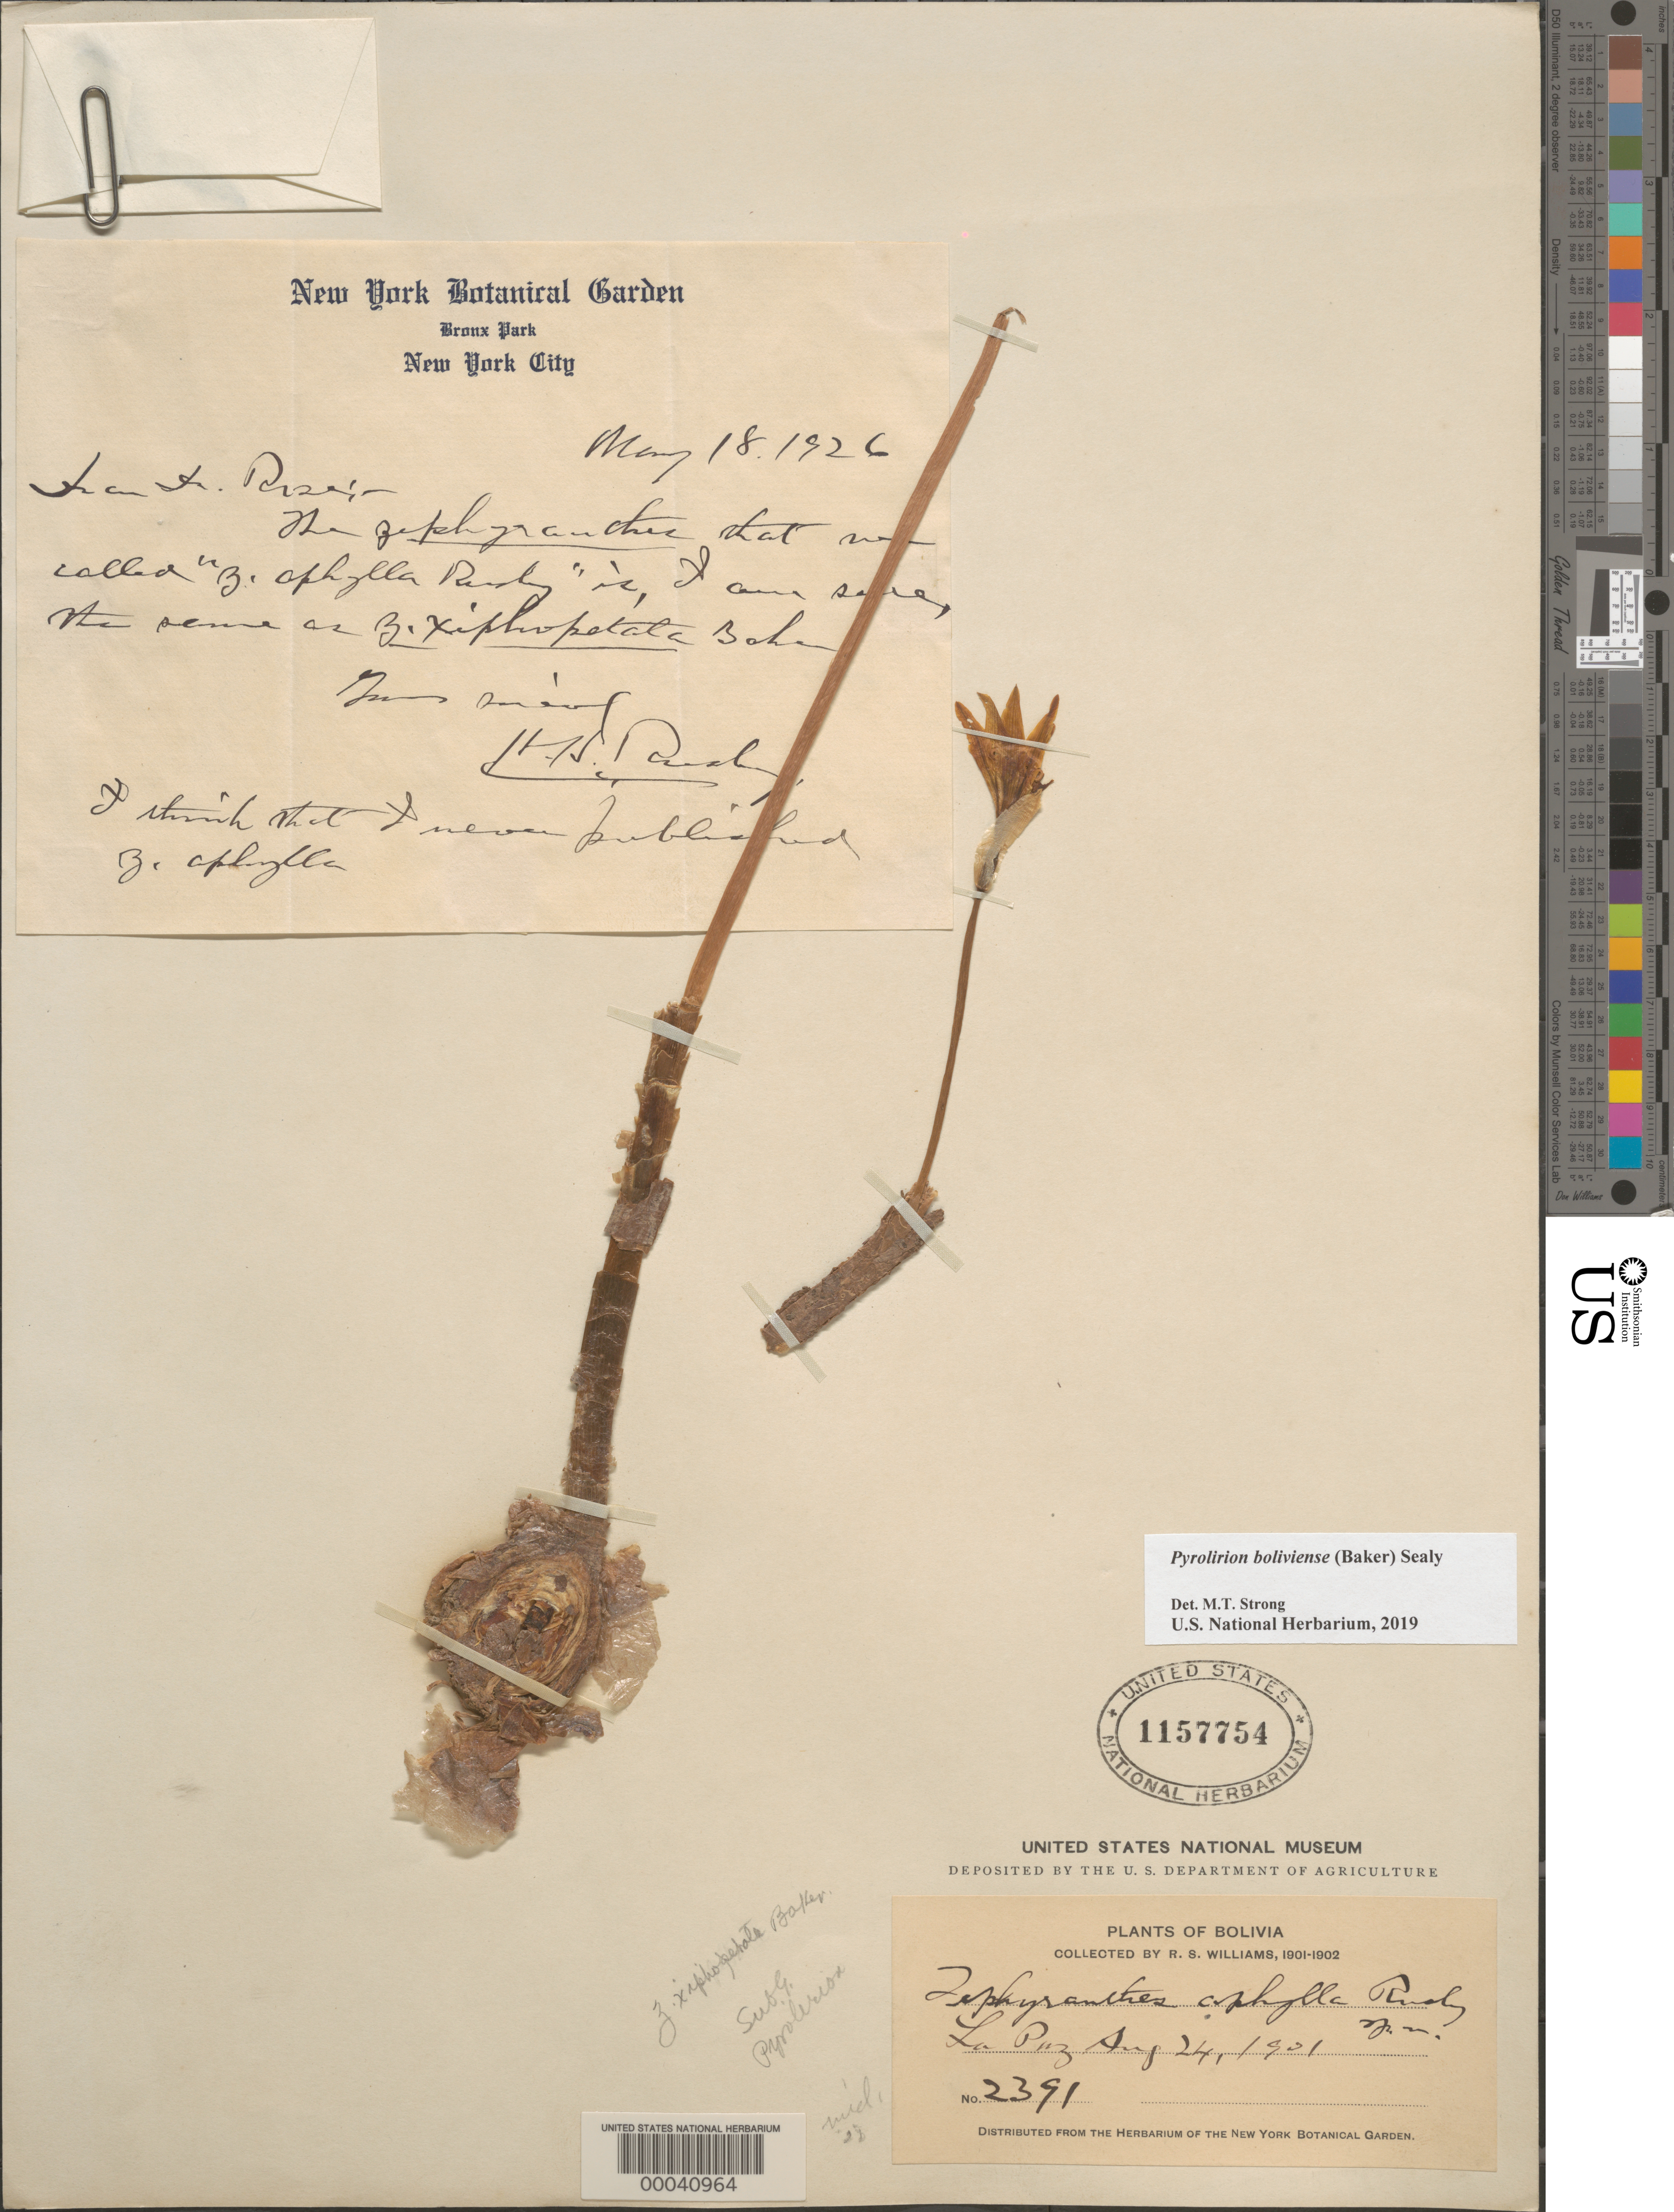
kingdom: Plantae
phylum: Tracheophyta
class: Liliopsida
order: Asparagales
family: Amaryllidaceae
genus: Pyrolirion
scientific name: Pyrolirion boliviense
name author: (Baker) Sealy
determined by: Strong, Mark T., (BOT), Smithsonian Institution - National Museum of Natural History (UNITED STATES)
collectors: R. S. Williams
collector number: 2391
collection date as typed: Aug. 24, 1901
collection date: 1901-08-24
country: Bolivia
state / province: La Paz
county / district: Murillo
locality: La Paz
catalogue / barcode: US 1157774